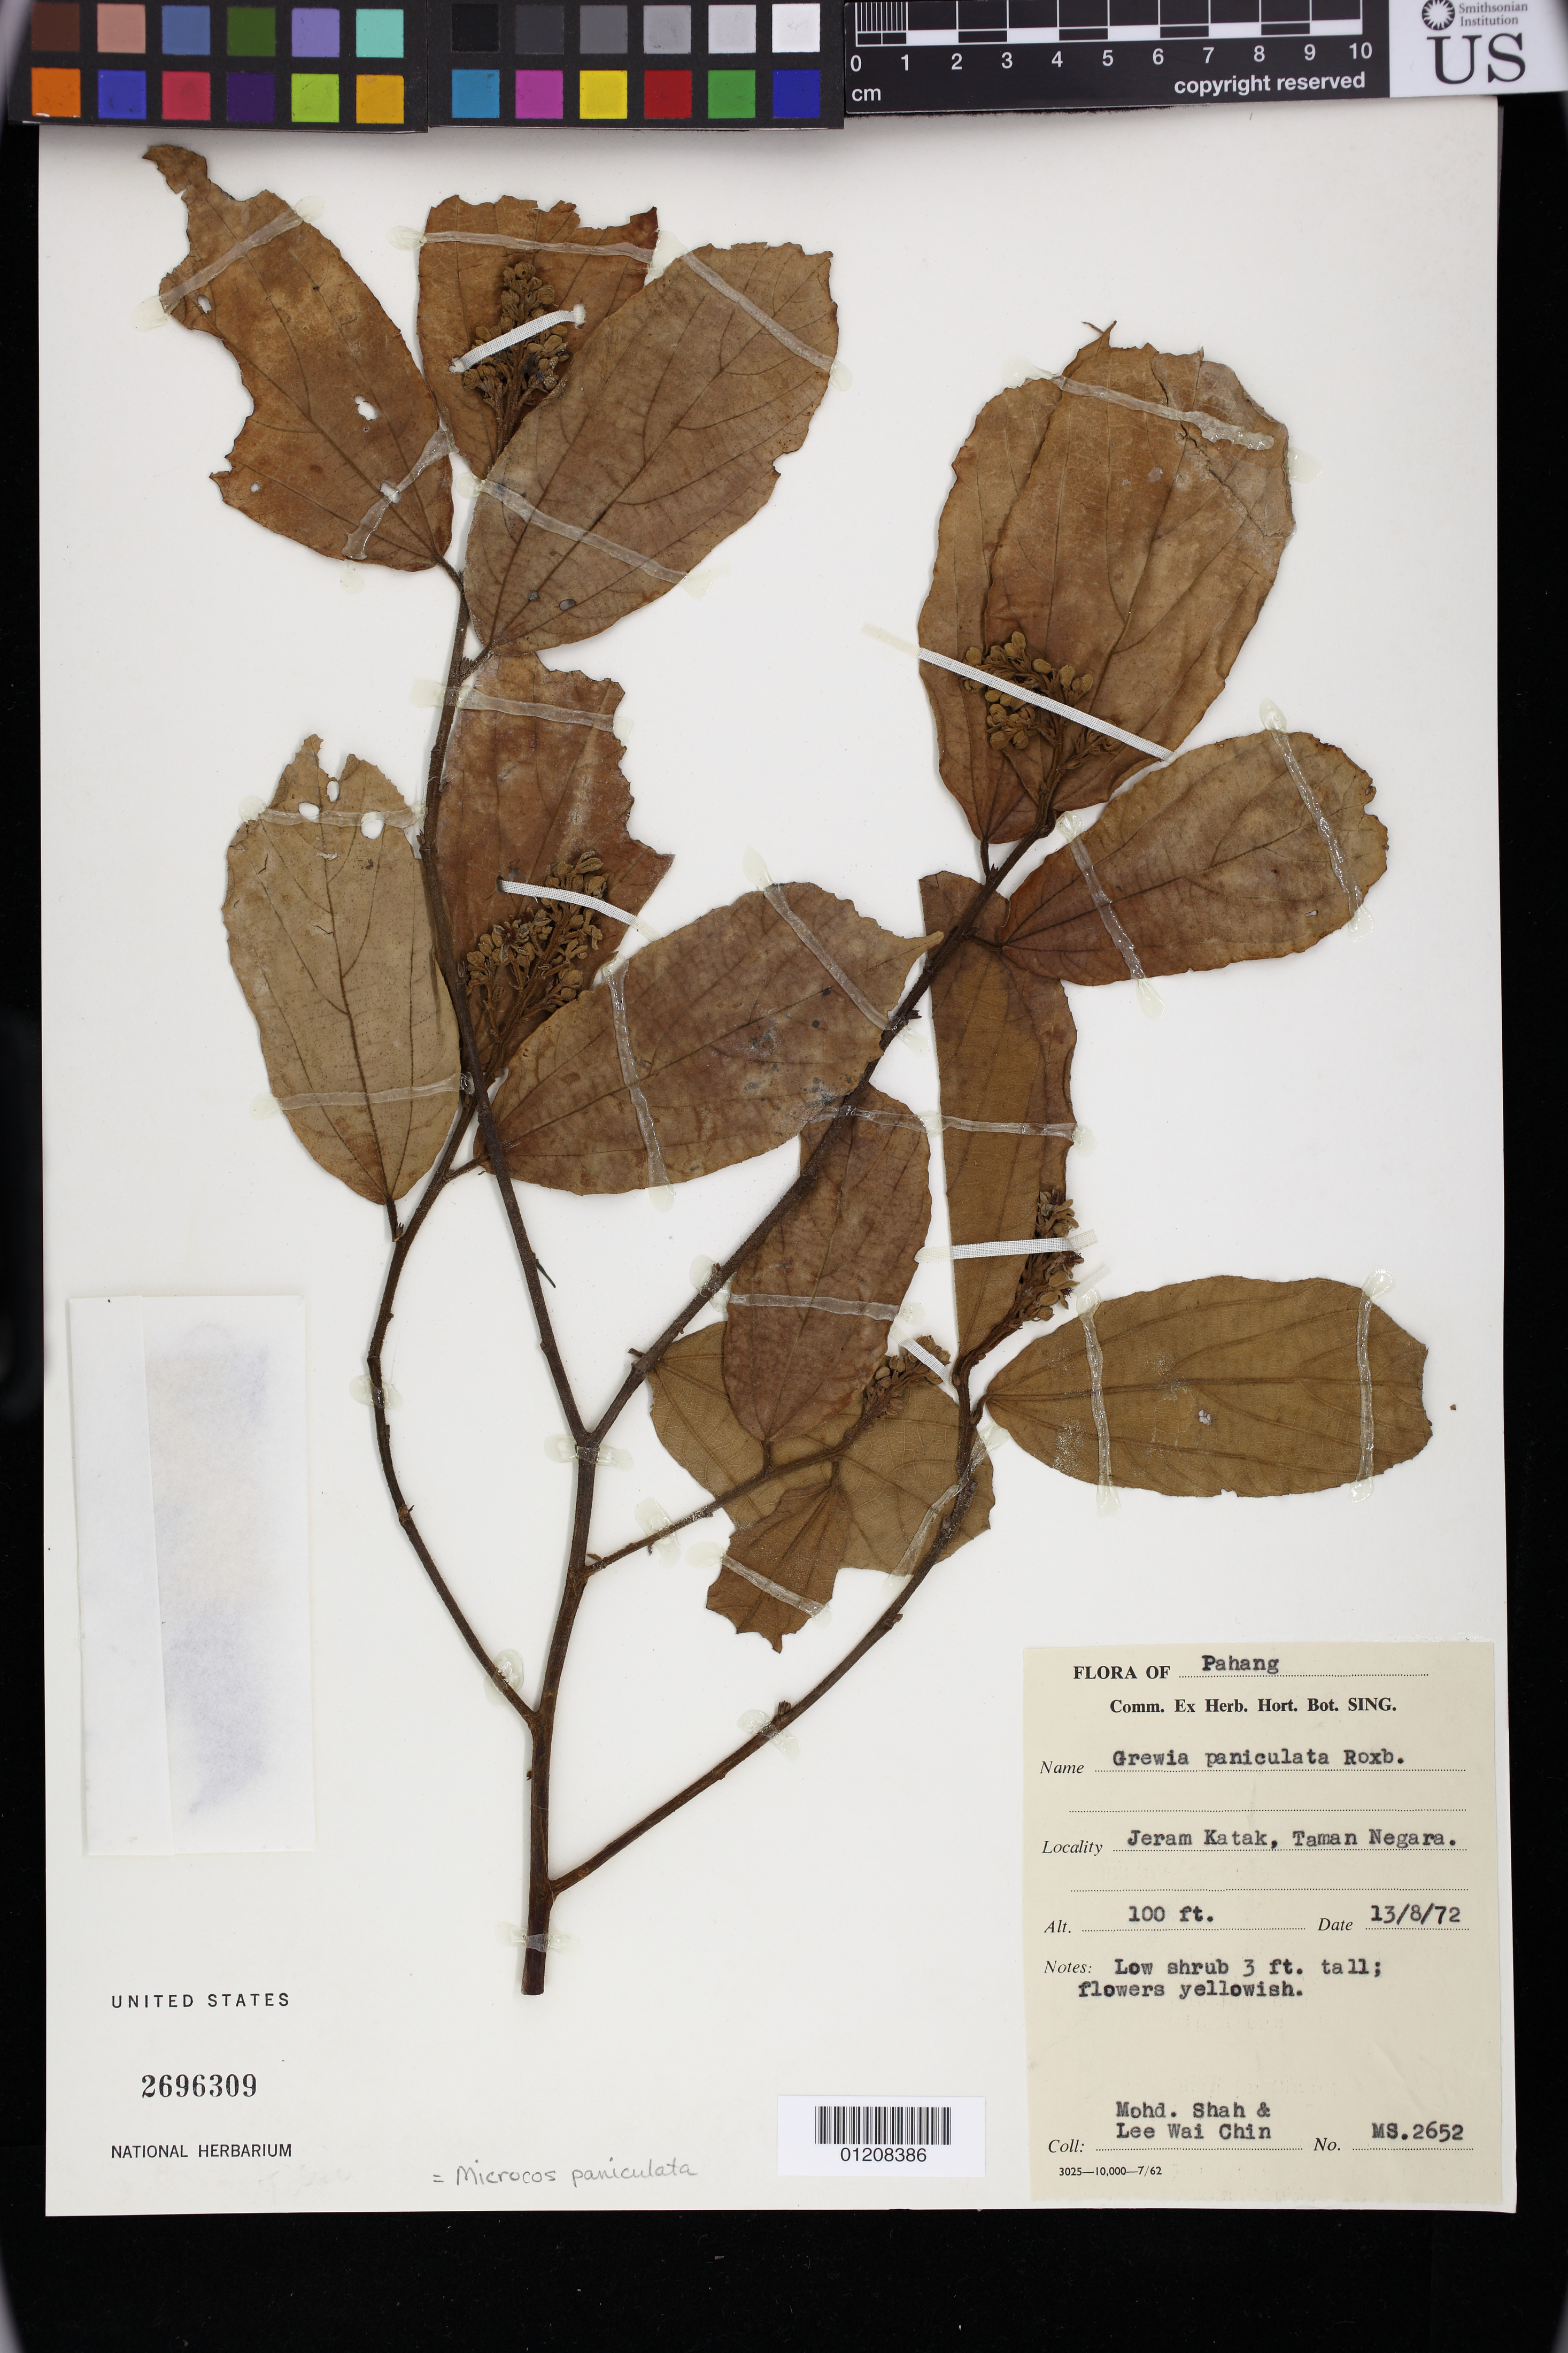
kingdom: Plantae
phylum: Tracheophyta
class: Magnoliopsida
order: Malvales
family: Malvaceae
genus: Microcos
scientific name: Microcos paniculata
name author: L.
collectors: M. Shah & W. C. Lee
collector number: MS. 2652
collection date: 1972-08-13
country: Malaysia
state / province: Pahang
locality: Jeram Katak, Taman Negara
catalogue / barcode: US 2696309